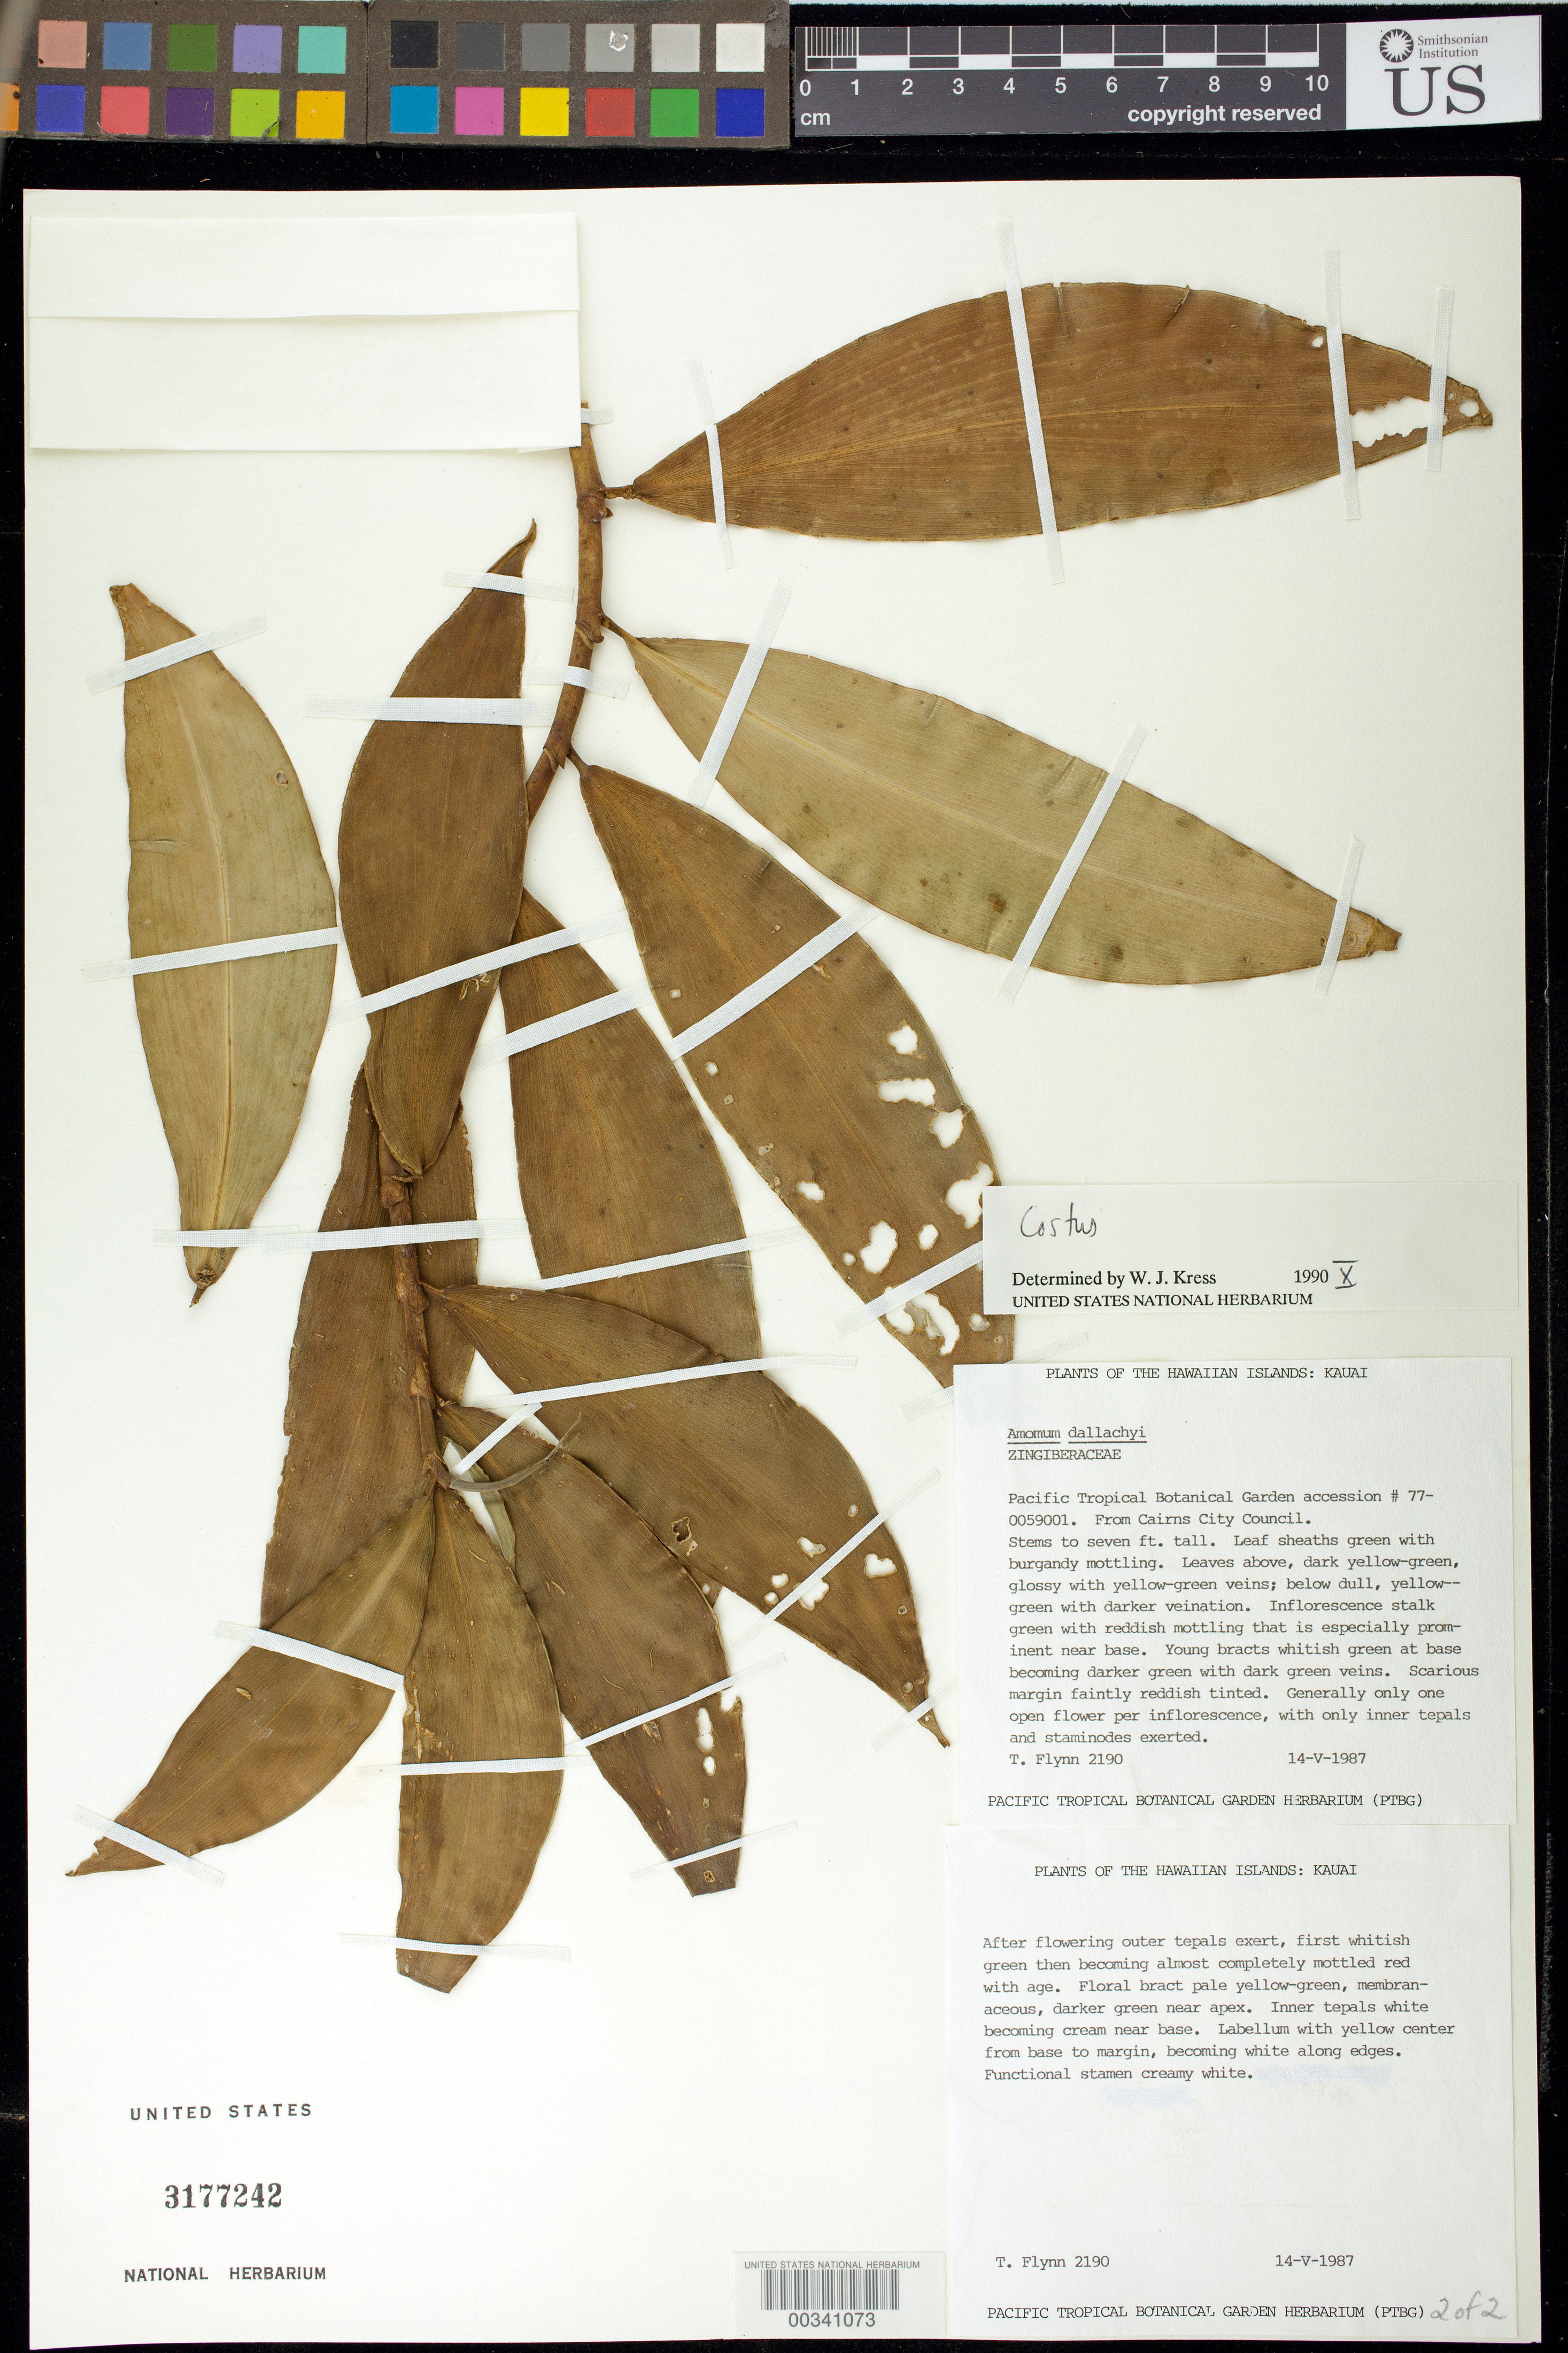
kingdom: Plantae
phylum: Tracheophyta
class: Liliopsida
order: Zingiberales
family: Costaceae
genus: Costus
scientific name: Costus sp.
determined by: Kress, W. J., (US), Smithsonian Institution - National Museum of Natural History (UNITED STATES)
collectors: T. W. Flynn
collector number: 2190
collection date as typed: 14 May 1987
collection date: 1987-05-14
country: United States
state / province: Hawaii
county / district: Kauai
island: Kaua'i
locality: Pacific Tropical Botanic Garden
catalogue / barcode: US 3177242